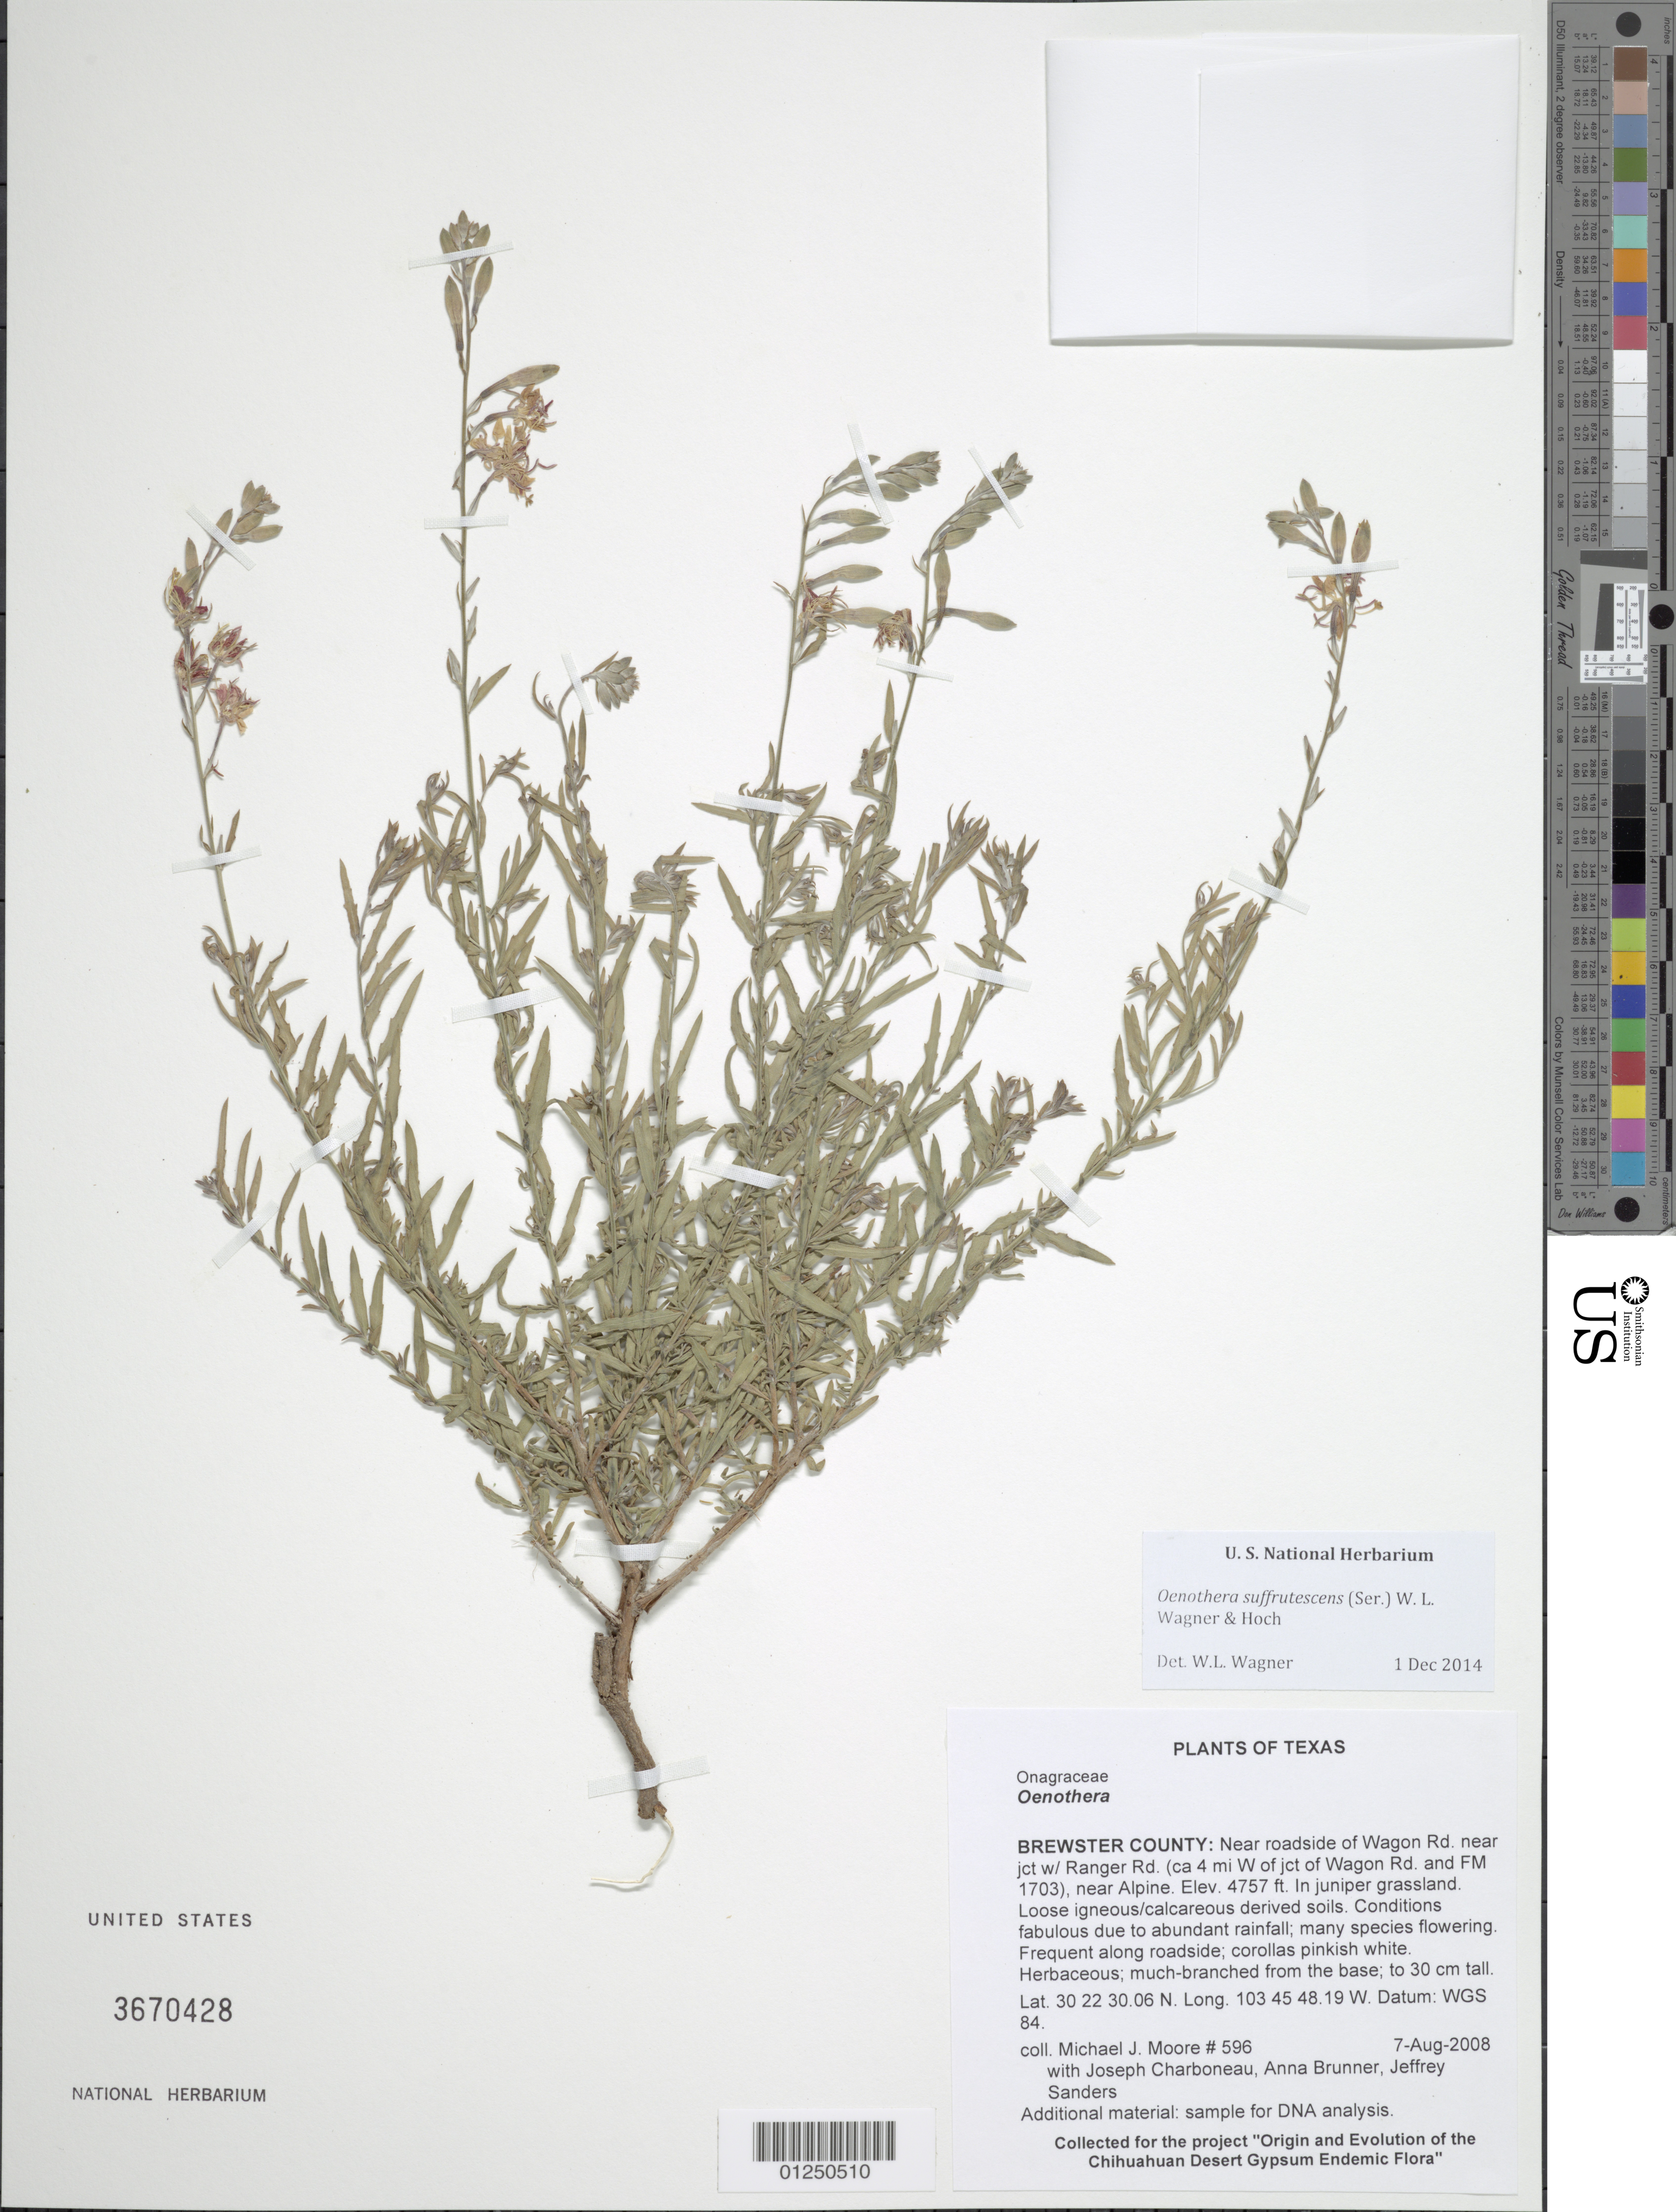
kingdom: Plantae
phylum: Tracheophyta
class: Magnoliopsida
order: Myrtales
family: Onagraceae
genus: Oenothera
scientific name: Oenothera suffrutescens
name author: (Ser.) W.L. Wagner & Hoch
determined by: Wagner, W. L., (BOT), Smithsonian Institution - National Museum of Natural History (UNITED STATES)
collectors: M. J. Moore, J. L. M. Charboneau, A. Brunner & J. Sanders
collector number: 596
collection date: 2004-08-06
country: United States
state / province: Texas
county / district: Brewster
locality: Near roadside of Wagon Rd. near jct w/ Ranger Rd. (ca 4 mi W of jct of Wagon Rd. and FM 1703), near Alpine.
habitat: In juniper grassland. Loose igneous/calcareous derived soils. Conditions fabulous due to abundant rainfall; many species flowering.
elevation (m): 1450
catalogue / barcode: US 3670428